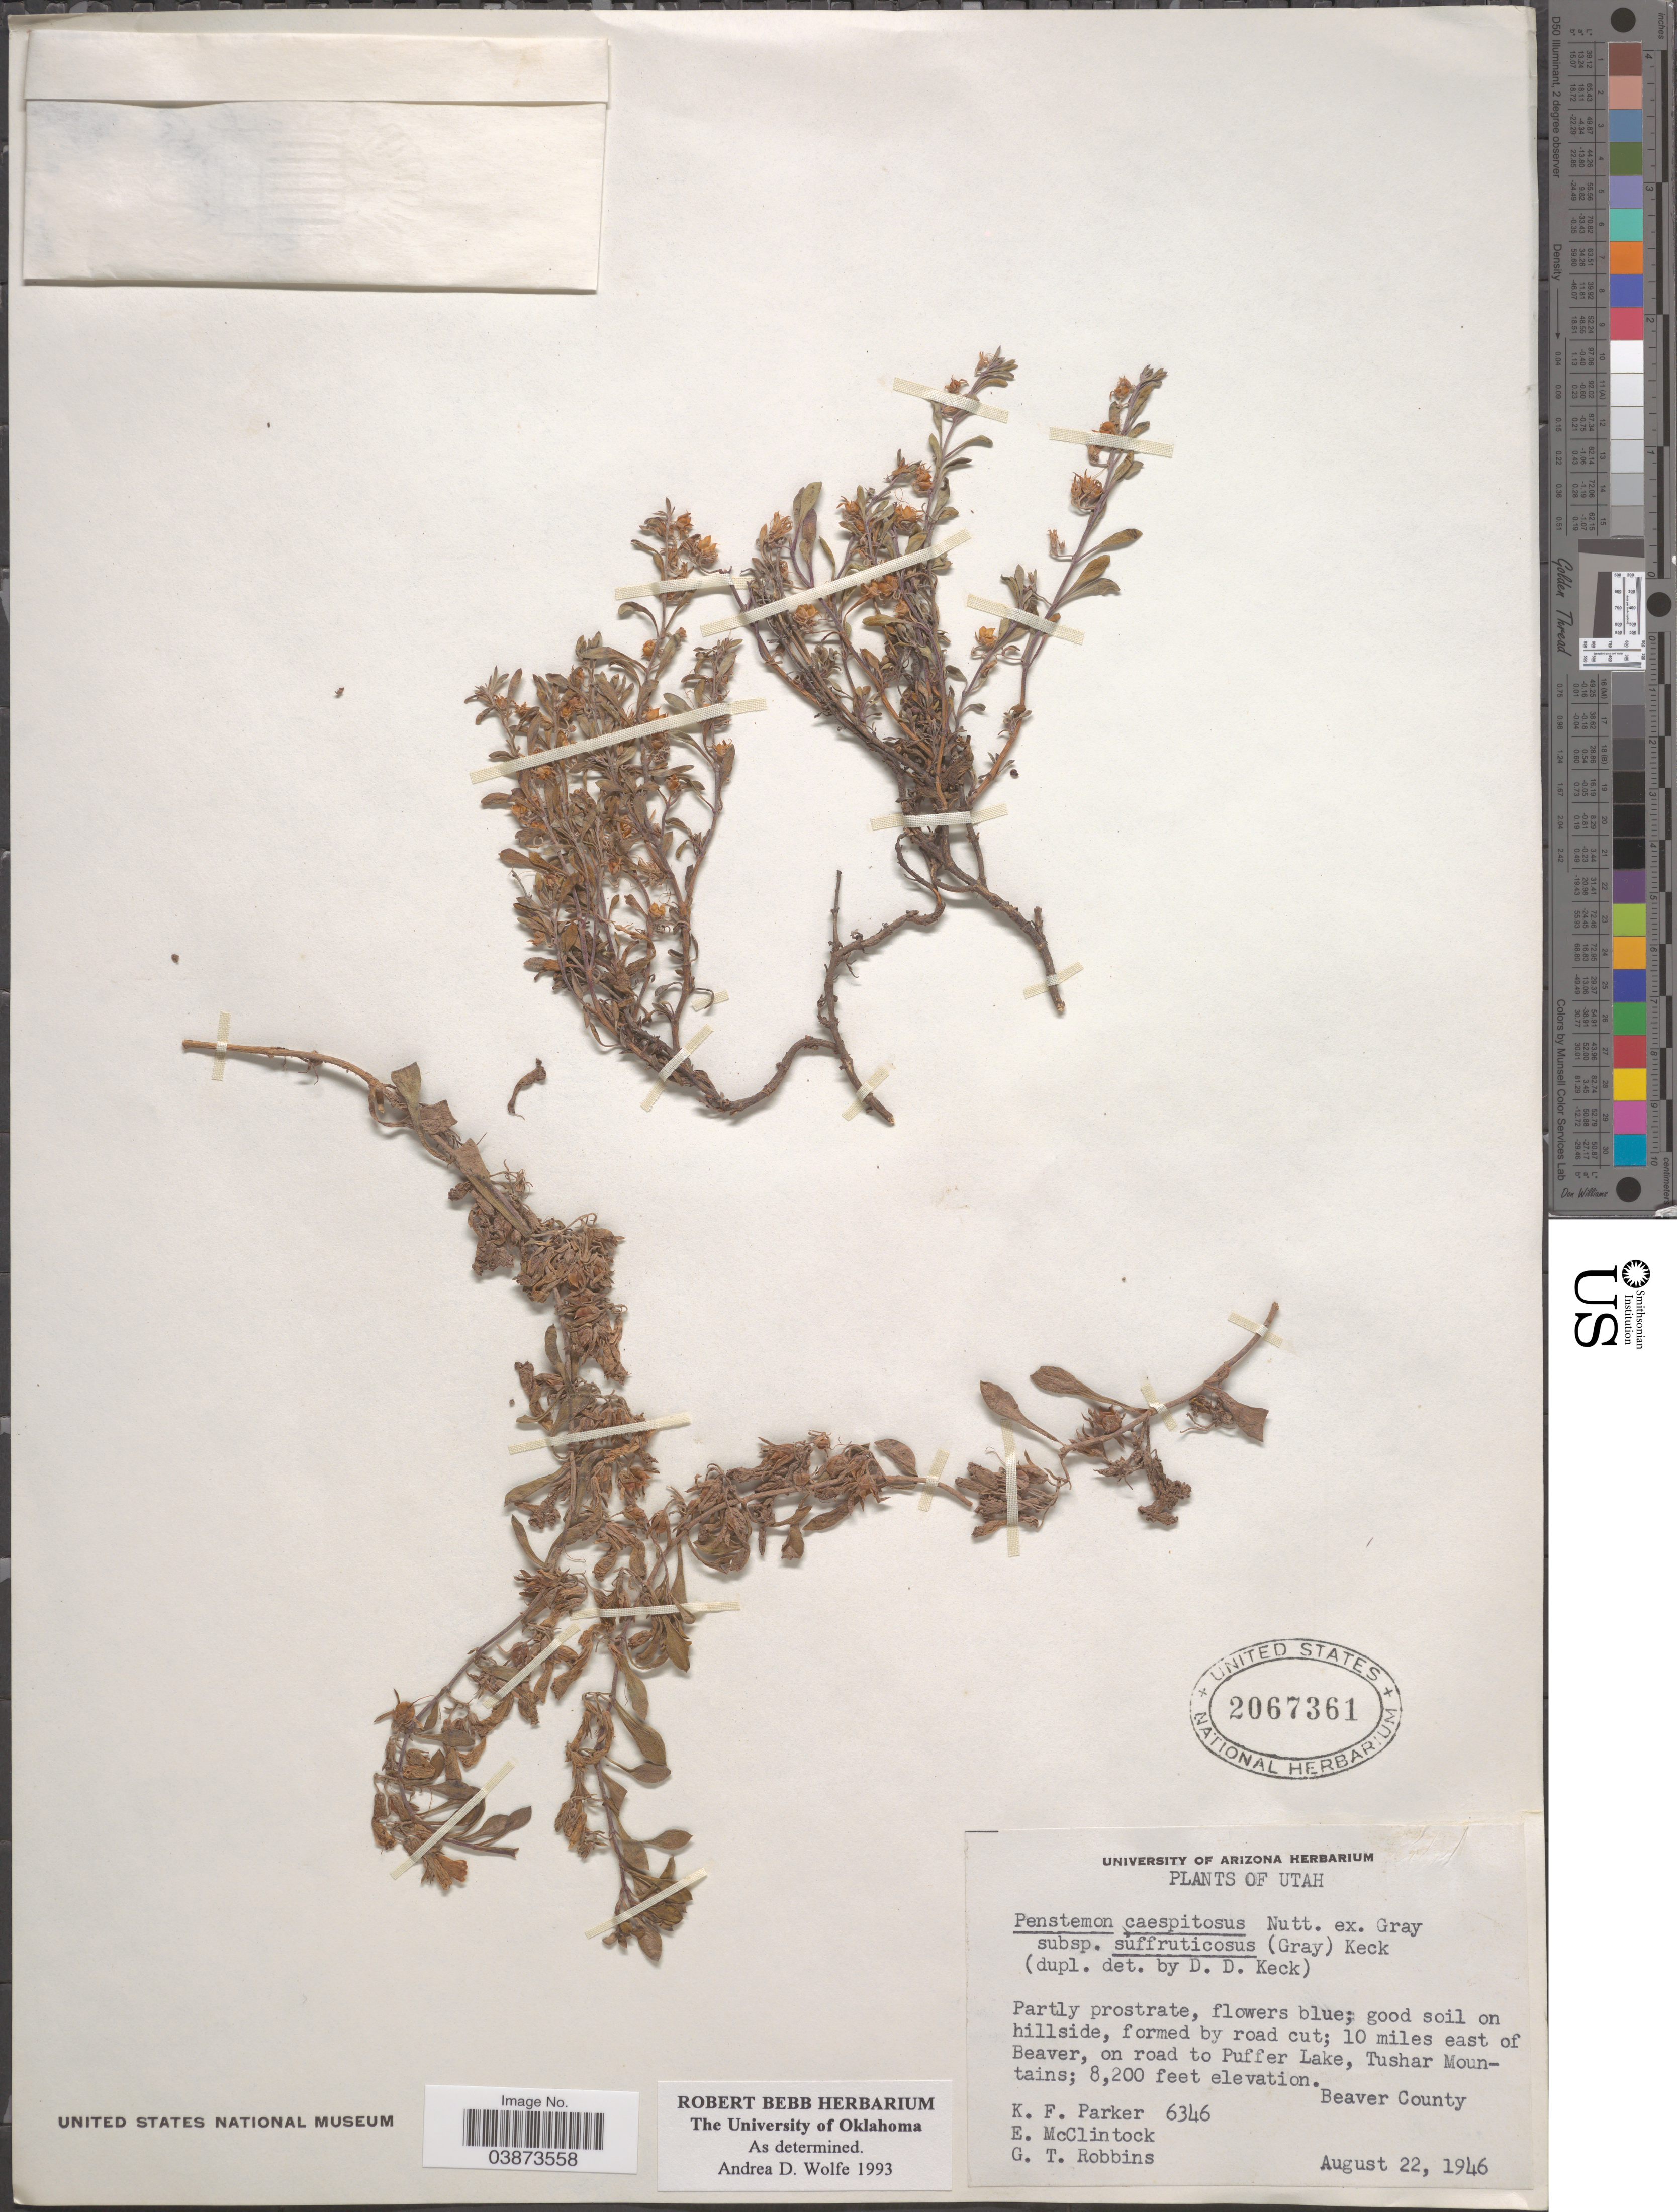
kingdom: Plantae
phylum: Tracheophyta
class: Magnoliopsida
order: Lamiales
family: Plantaginaceae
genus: Penstemon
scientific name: Penstemon caespitosus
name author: Nutt. ex A. Gray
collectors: K. F. Parker, E. McClintock & G. T. Robbins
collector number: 6346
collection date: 1946-08-22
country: United States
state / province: Utah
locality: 10 miles east of Beaver, on road to Puffer Lake, Tushar Mountains. Beaver County.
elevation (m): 2499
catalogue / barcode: US 2067361